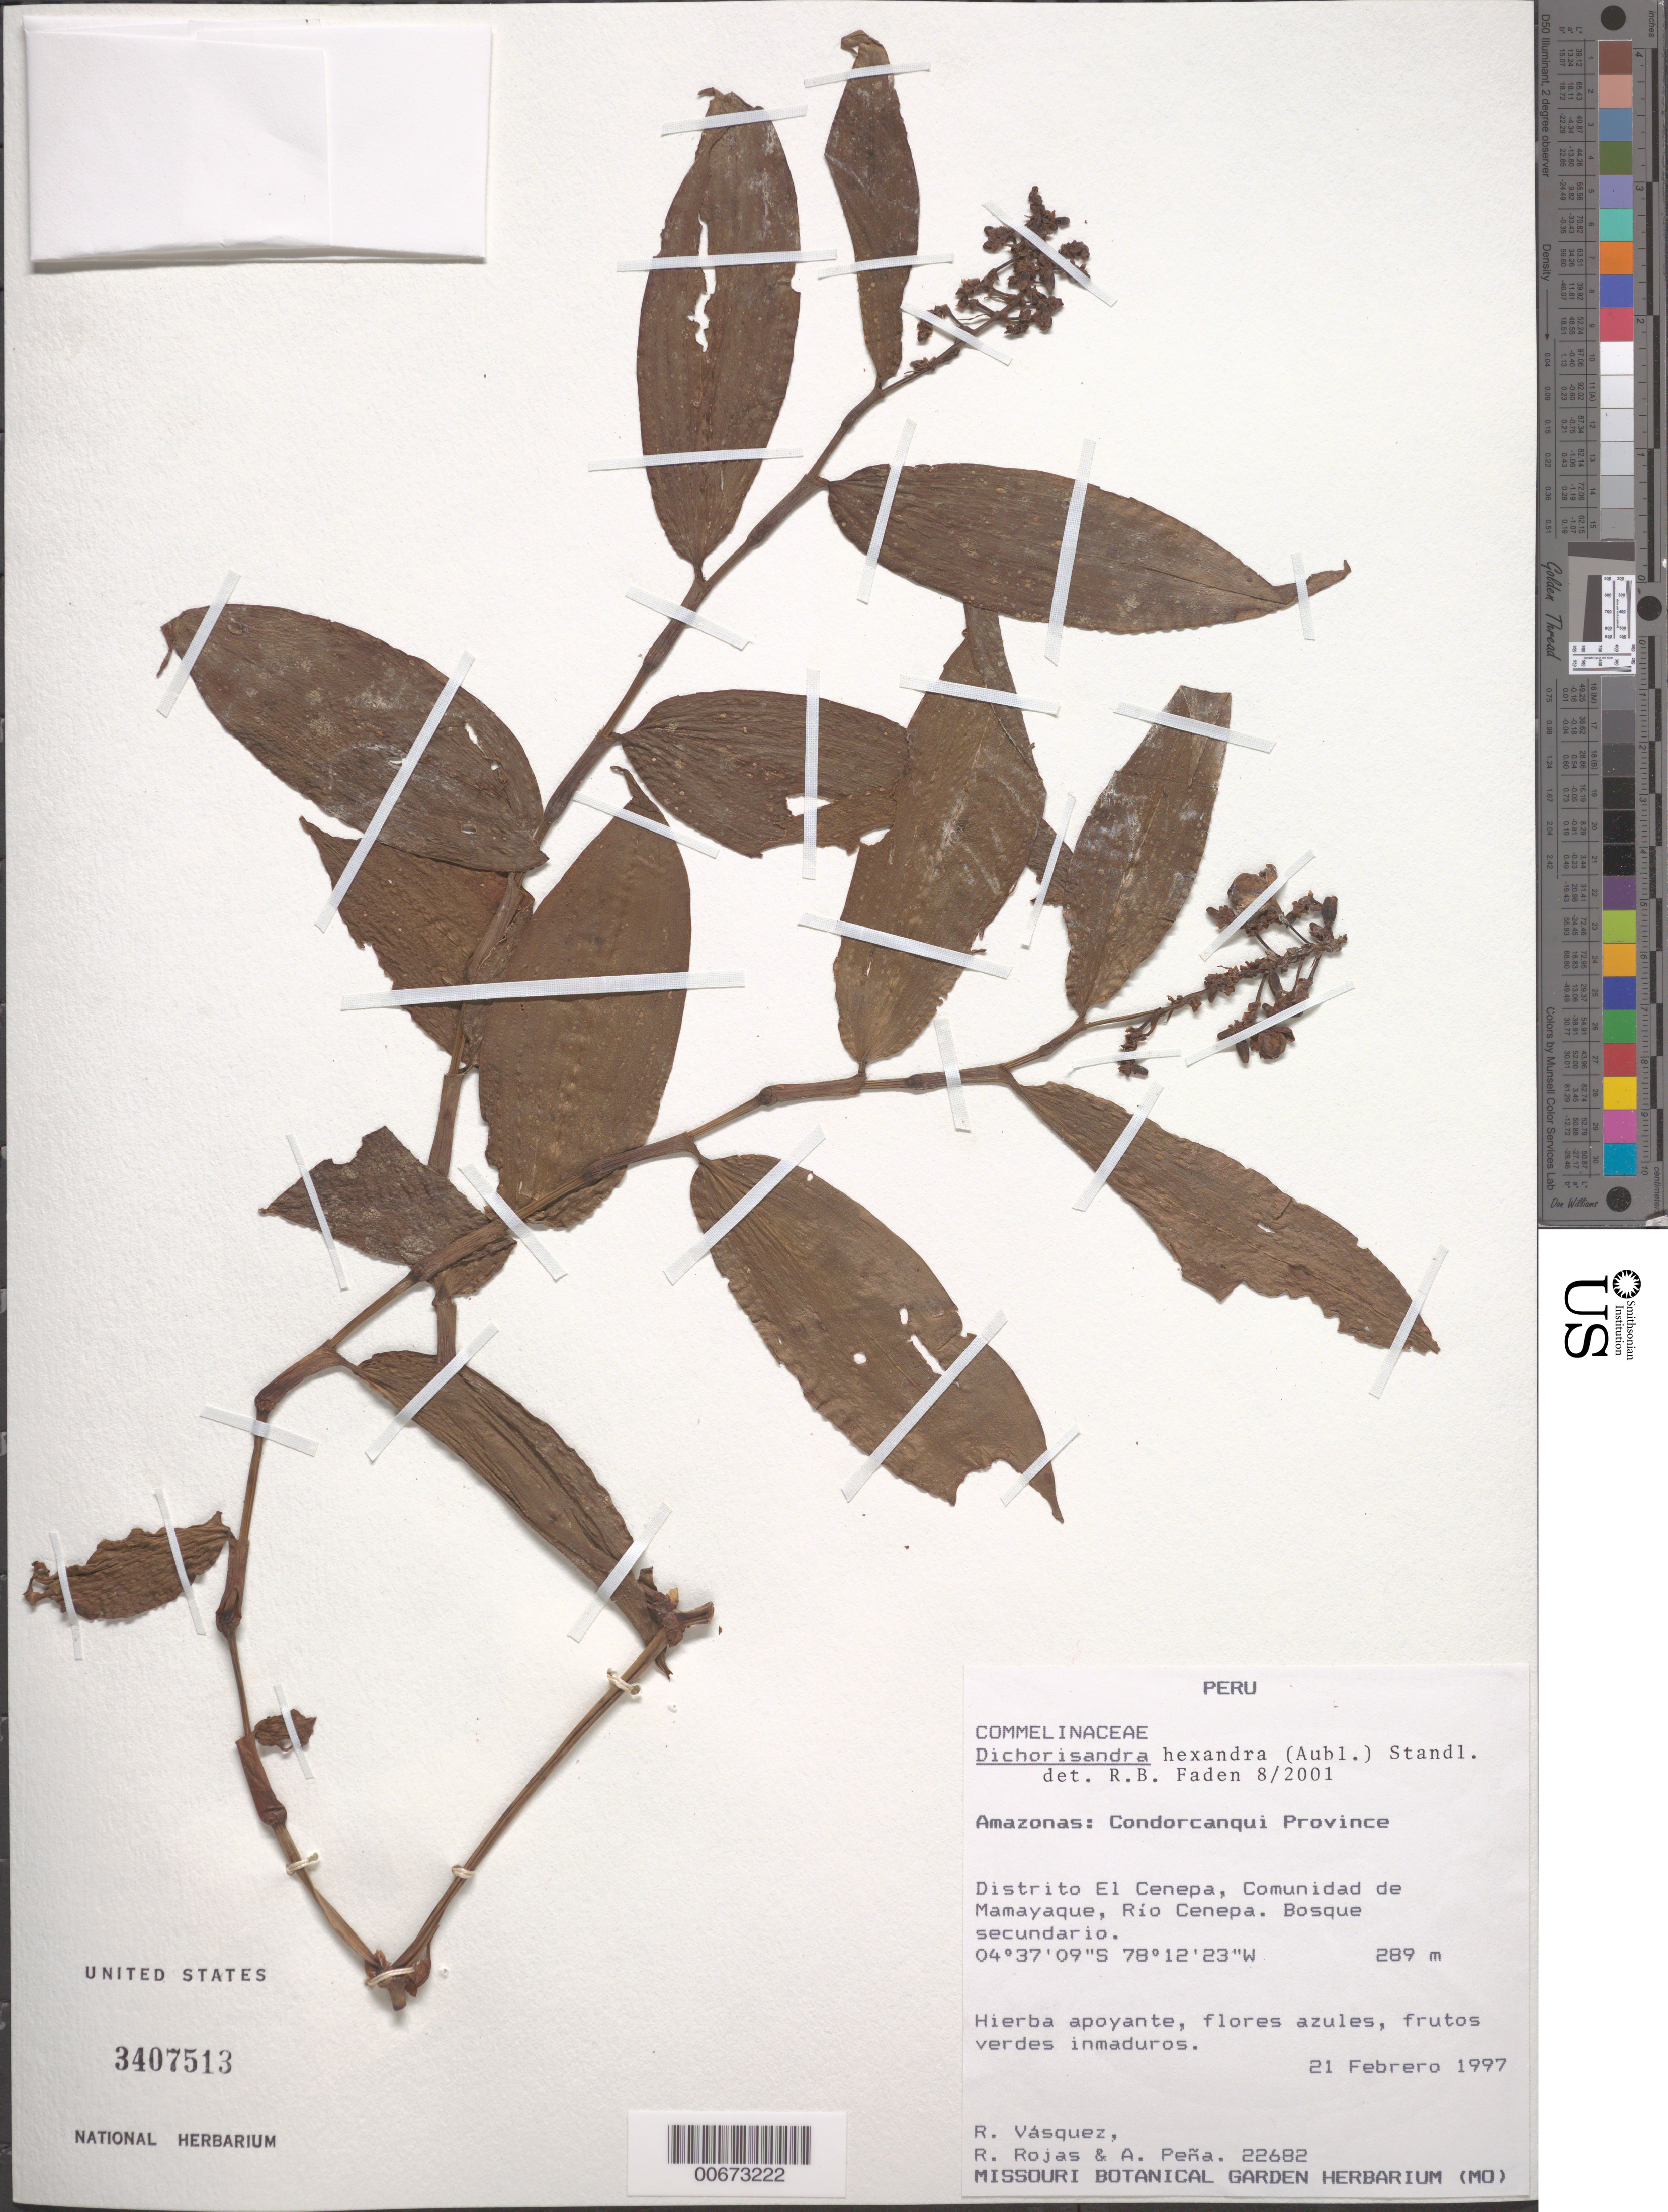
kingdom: Plantae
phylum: Tracheophyta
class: Liliopsida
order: Commelinales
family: Commelinaceae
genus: Dichorisandra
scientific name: Dichorisandra hexandra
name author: (Aubl.) Standl.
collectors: R. Vasquez, R. Rojas & A. Pena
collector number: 22682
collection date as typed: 21 Feb 1997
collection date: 1997-02-21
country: Peru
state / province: Amazonas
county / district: Condorcanqui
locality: El Cenepa, Mamayaque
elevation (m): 289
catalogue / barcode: US 3407513